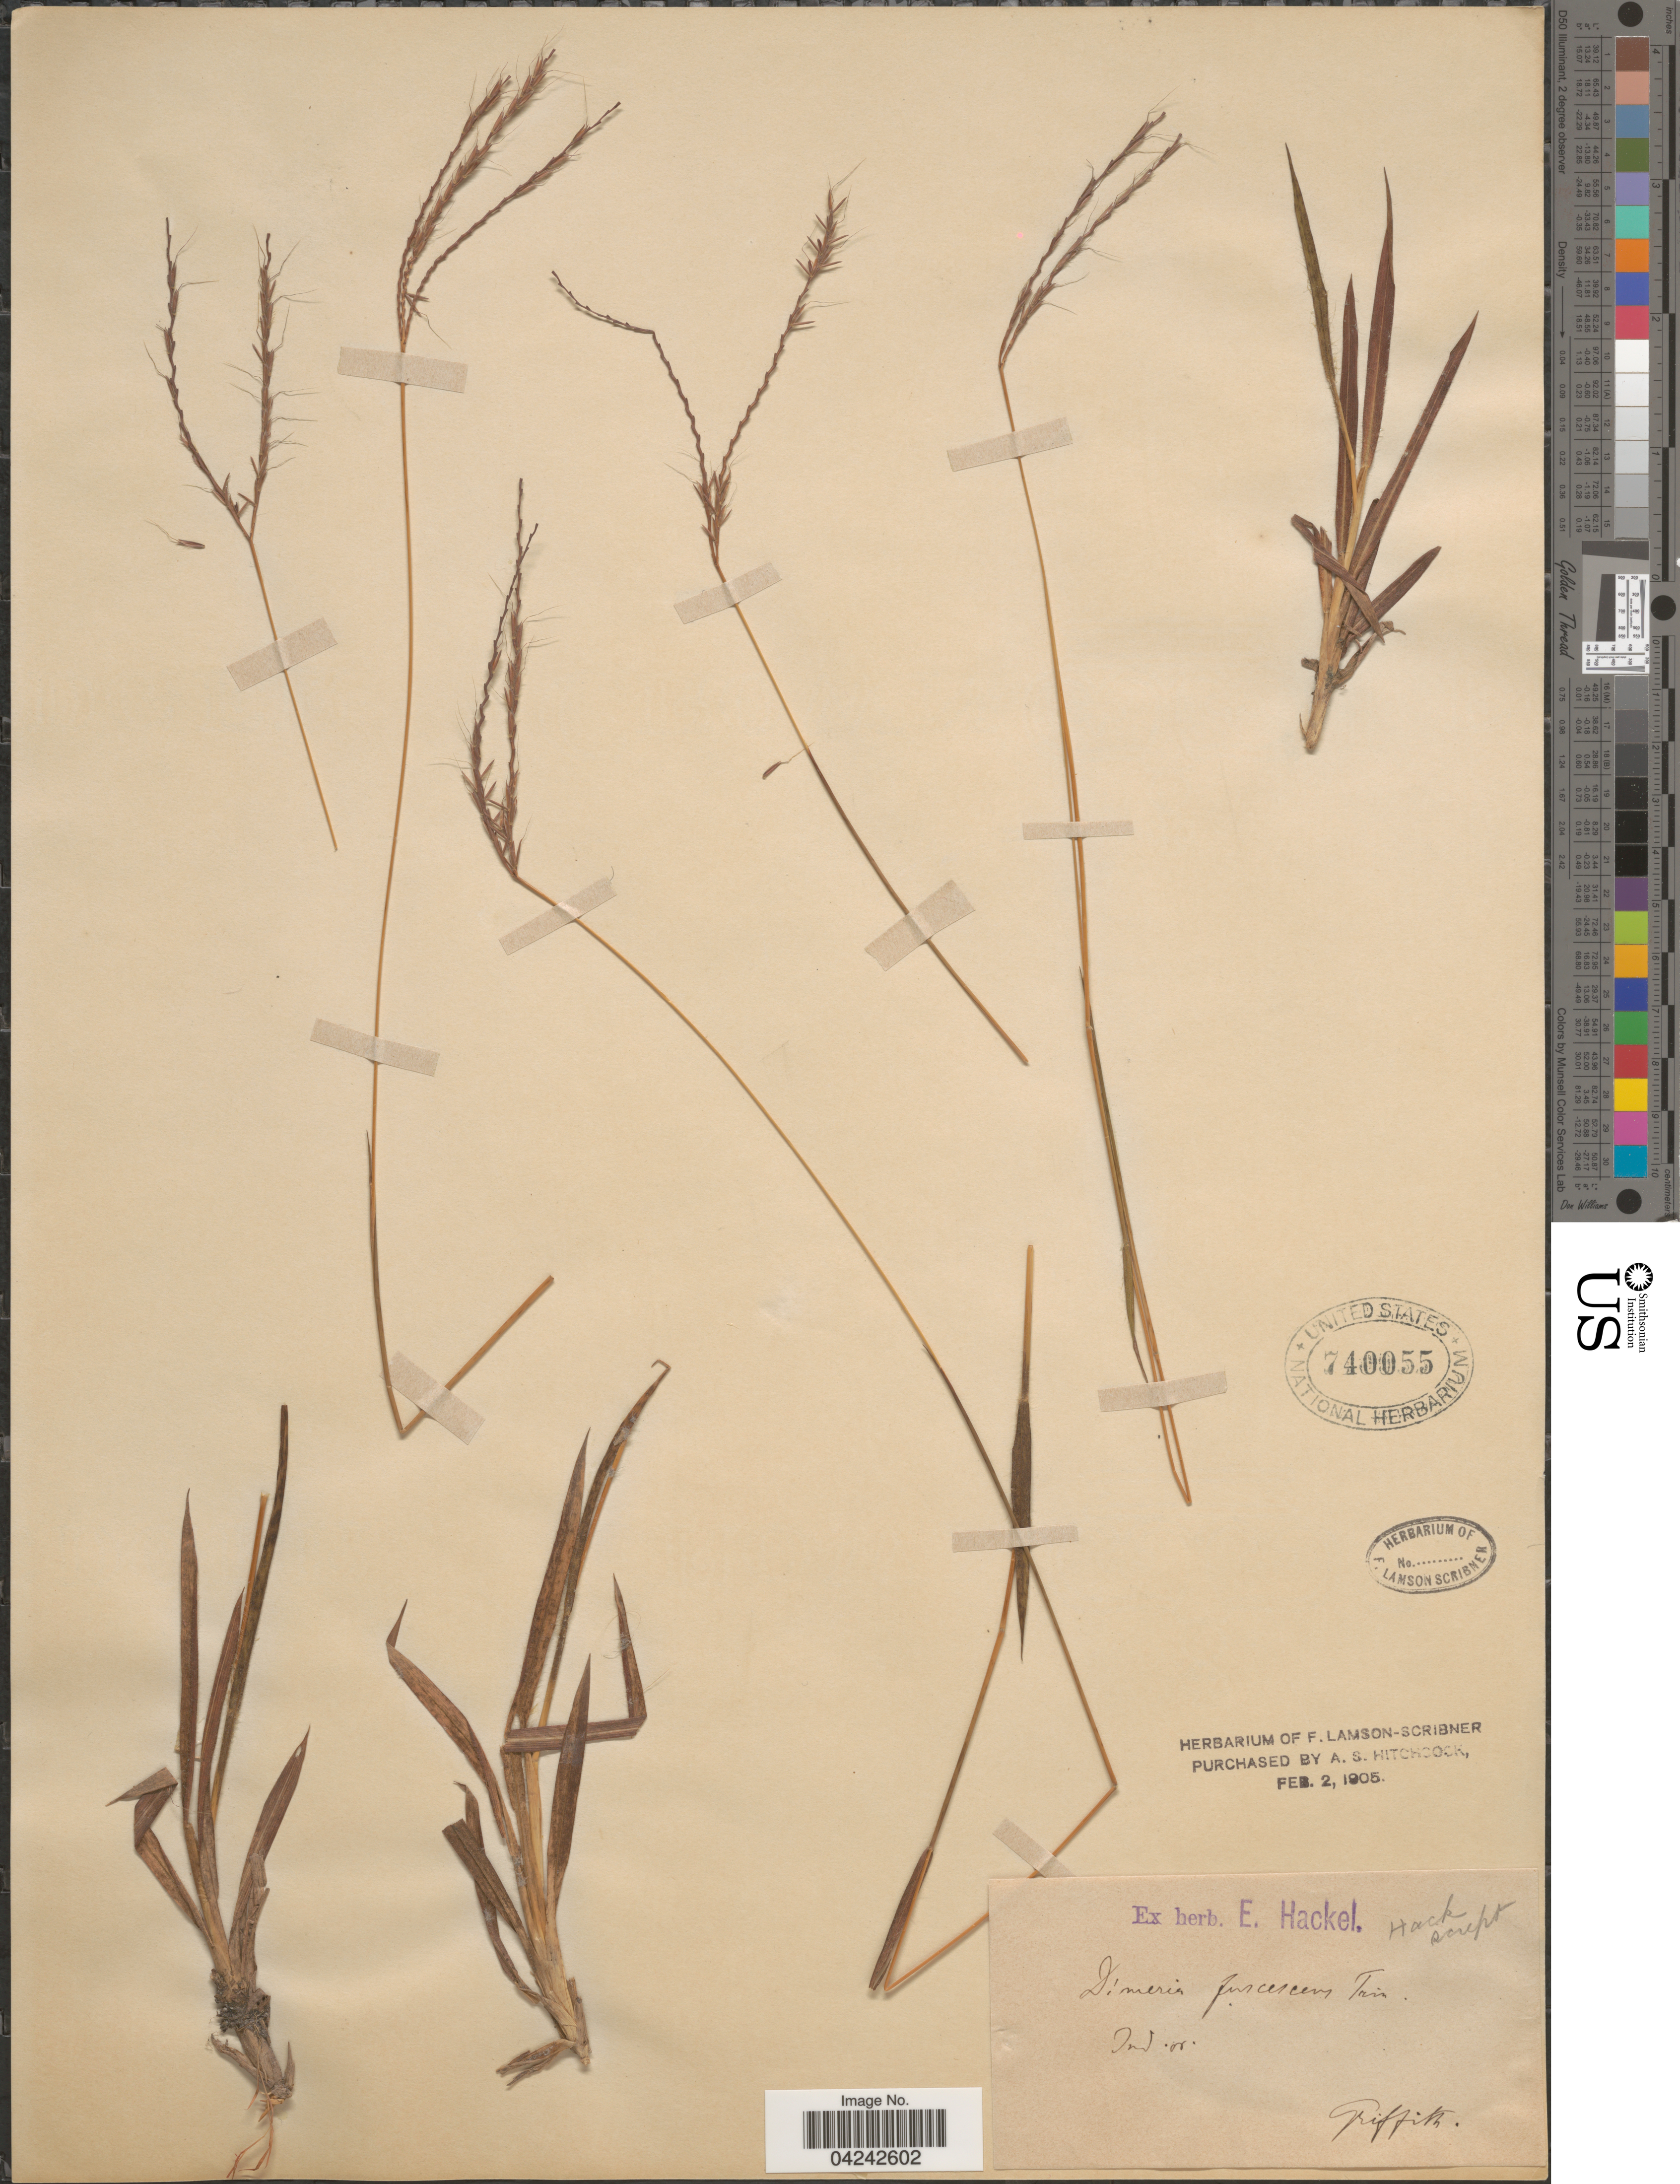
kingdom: Plantae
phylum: Tracheophyta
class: Liliopsida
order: Poales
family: Poaceae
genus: Dimeria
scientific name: Dimeria fuscescens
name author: Trin.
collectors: -. Griffith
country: India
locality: Ind. or.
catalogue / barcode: US 740055